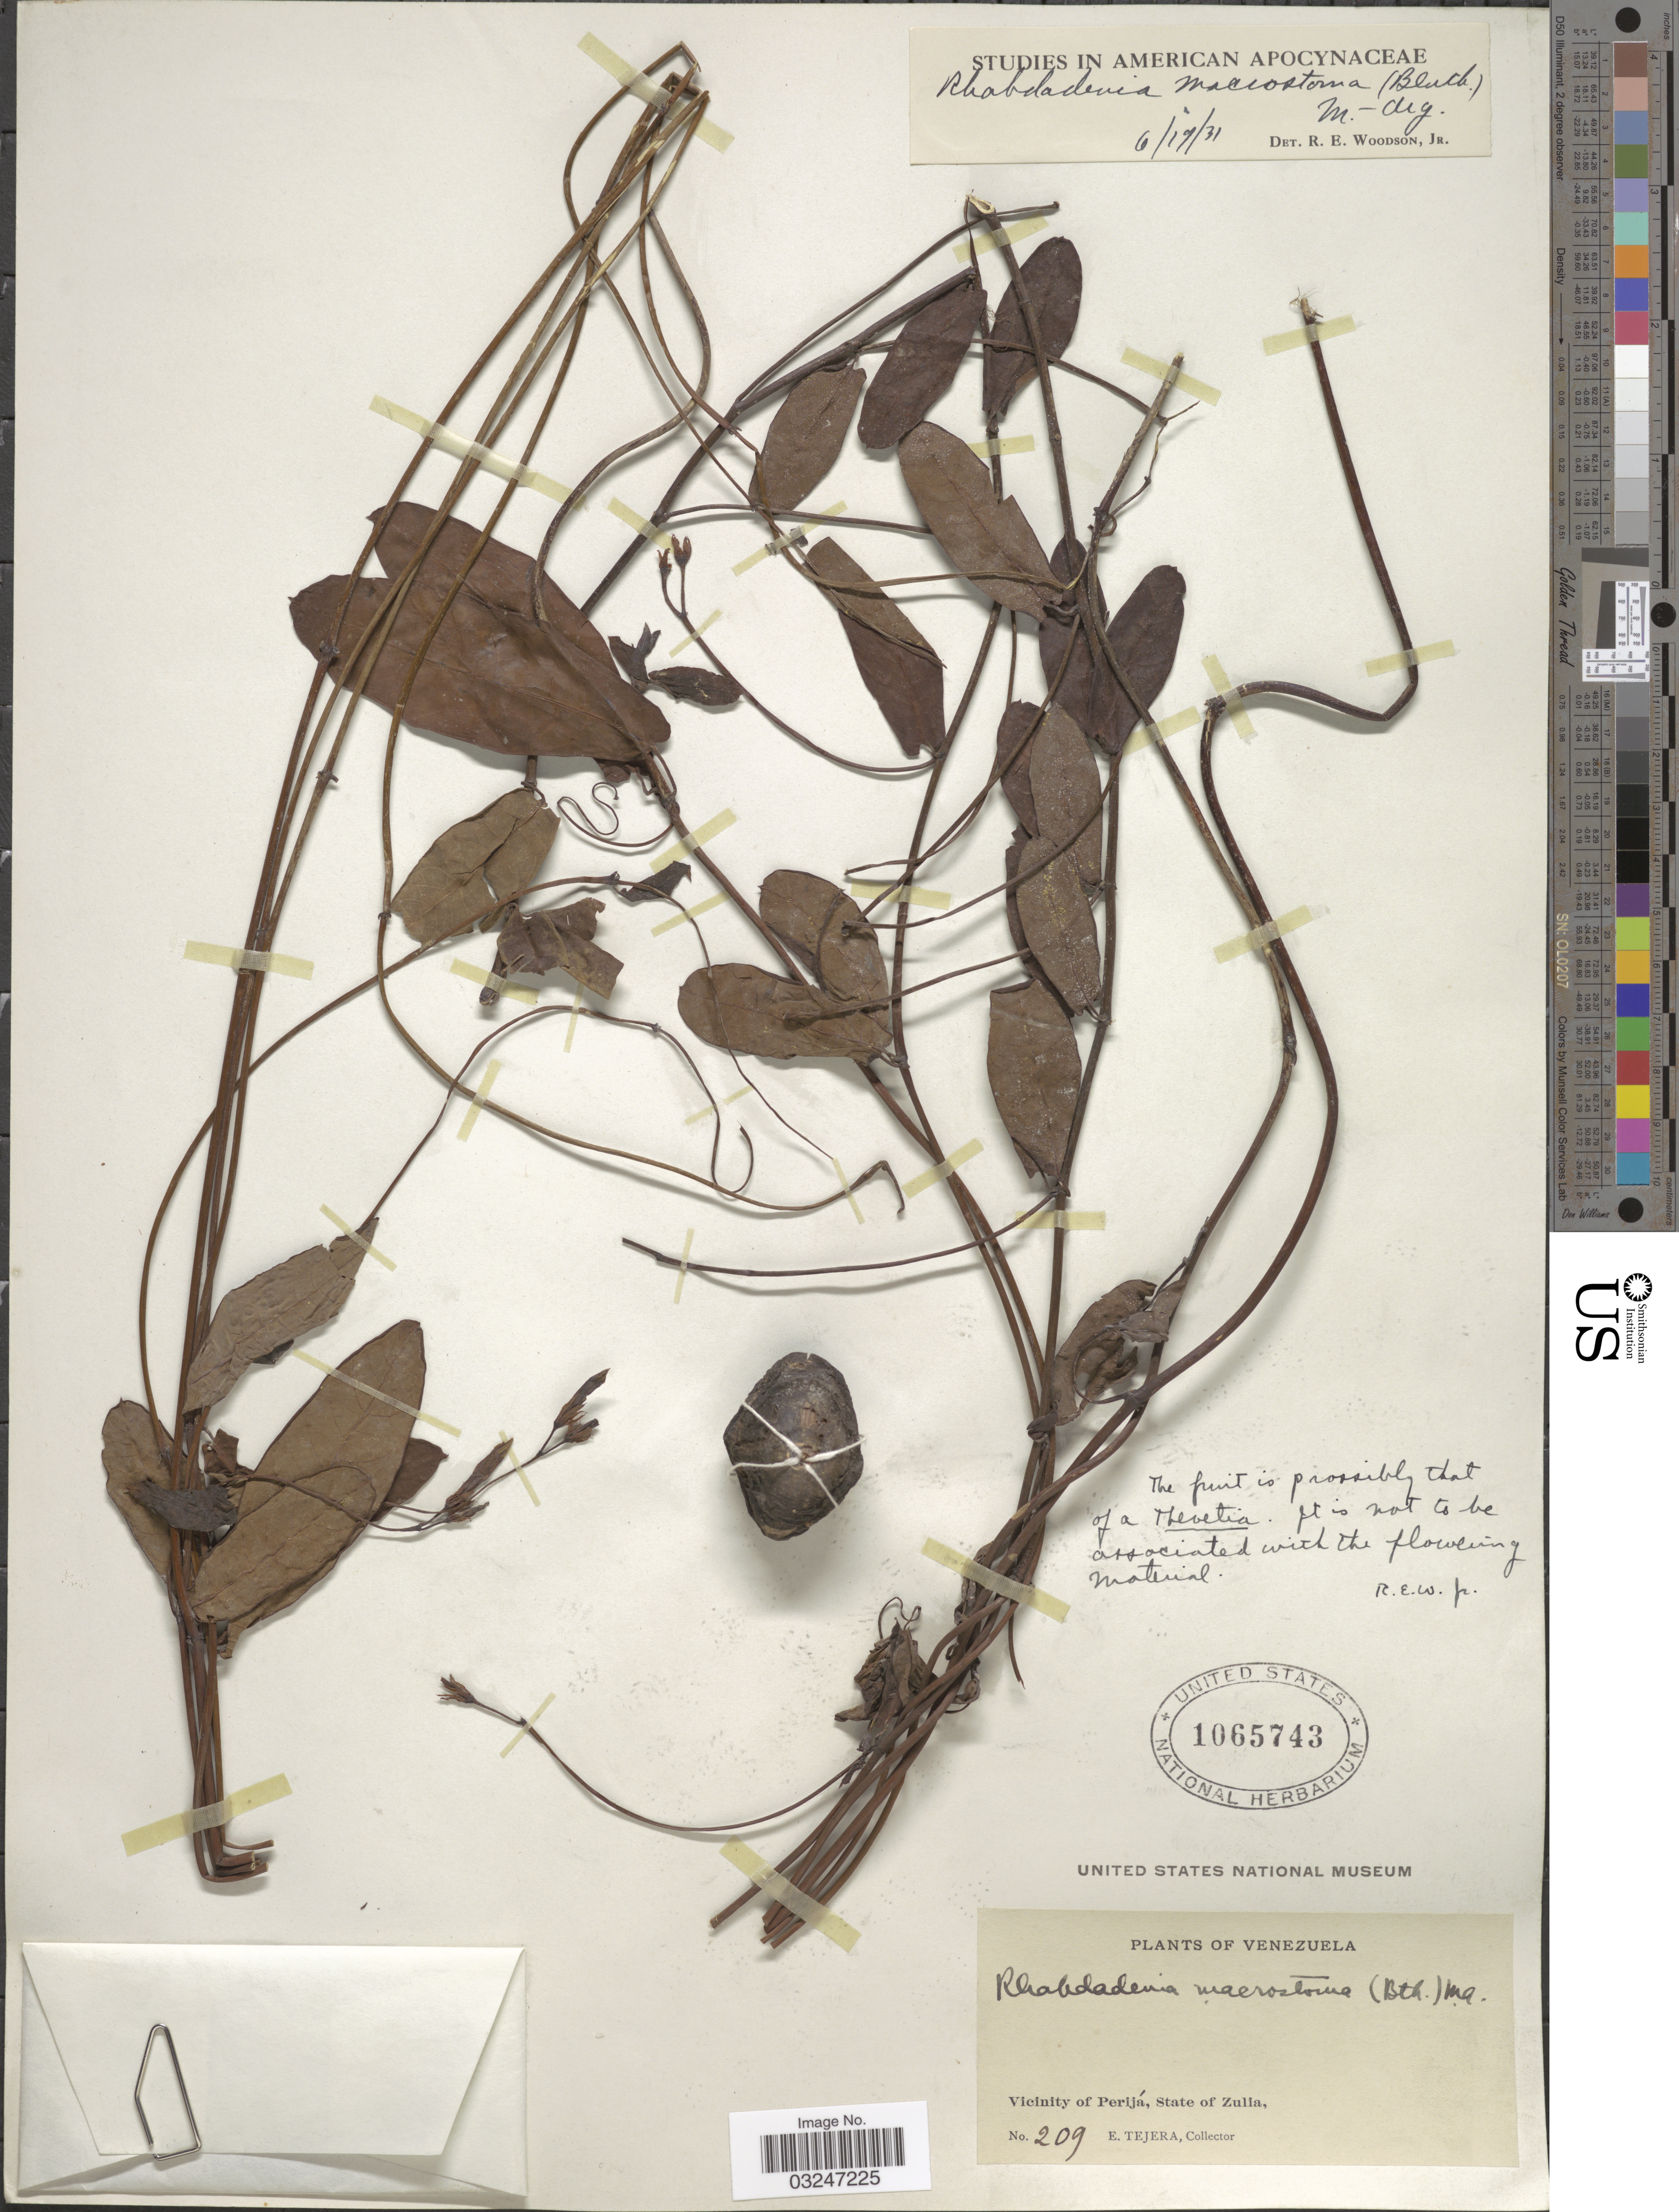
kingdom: Plantae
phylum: Tracheophyta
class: Magnoliopsida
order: Gentianales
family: Apocynaceae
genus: Rhabdadenia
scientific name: Rhabdadenia macrostoma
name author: (Benth.) Müll. Arg.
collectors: E. Tejera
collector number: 209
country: Venezuela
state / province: Zulia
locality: Vicinity of Perijá, State of Zulia.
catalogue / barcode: US 1065743